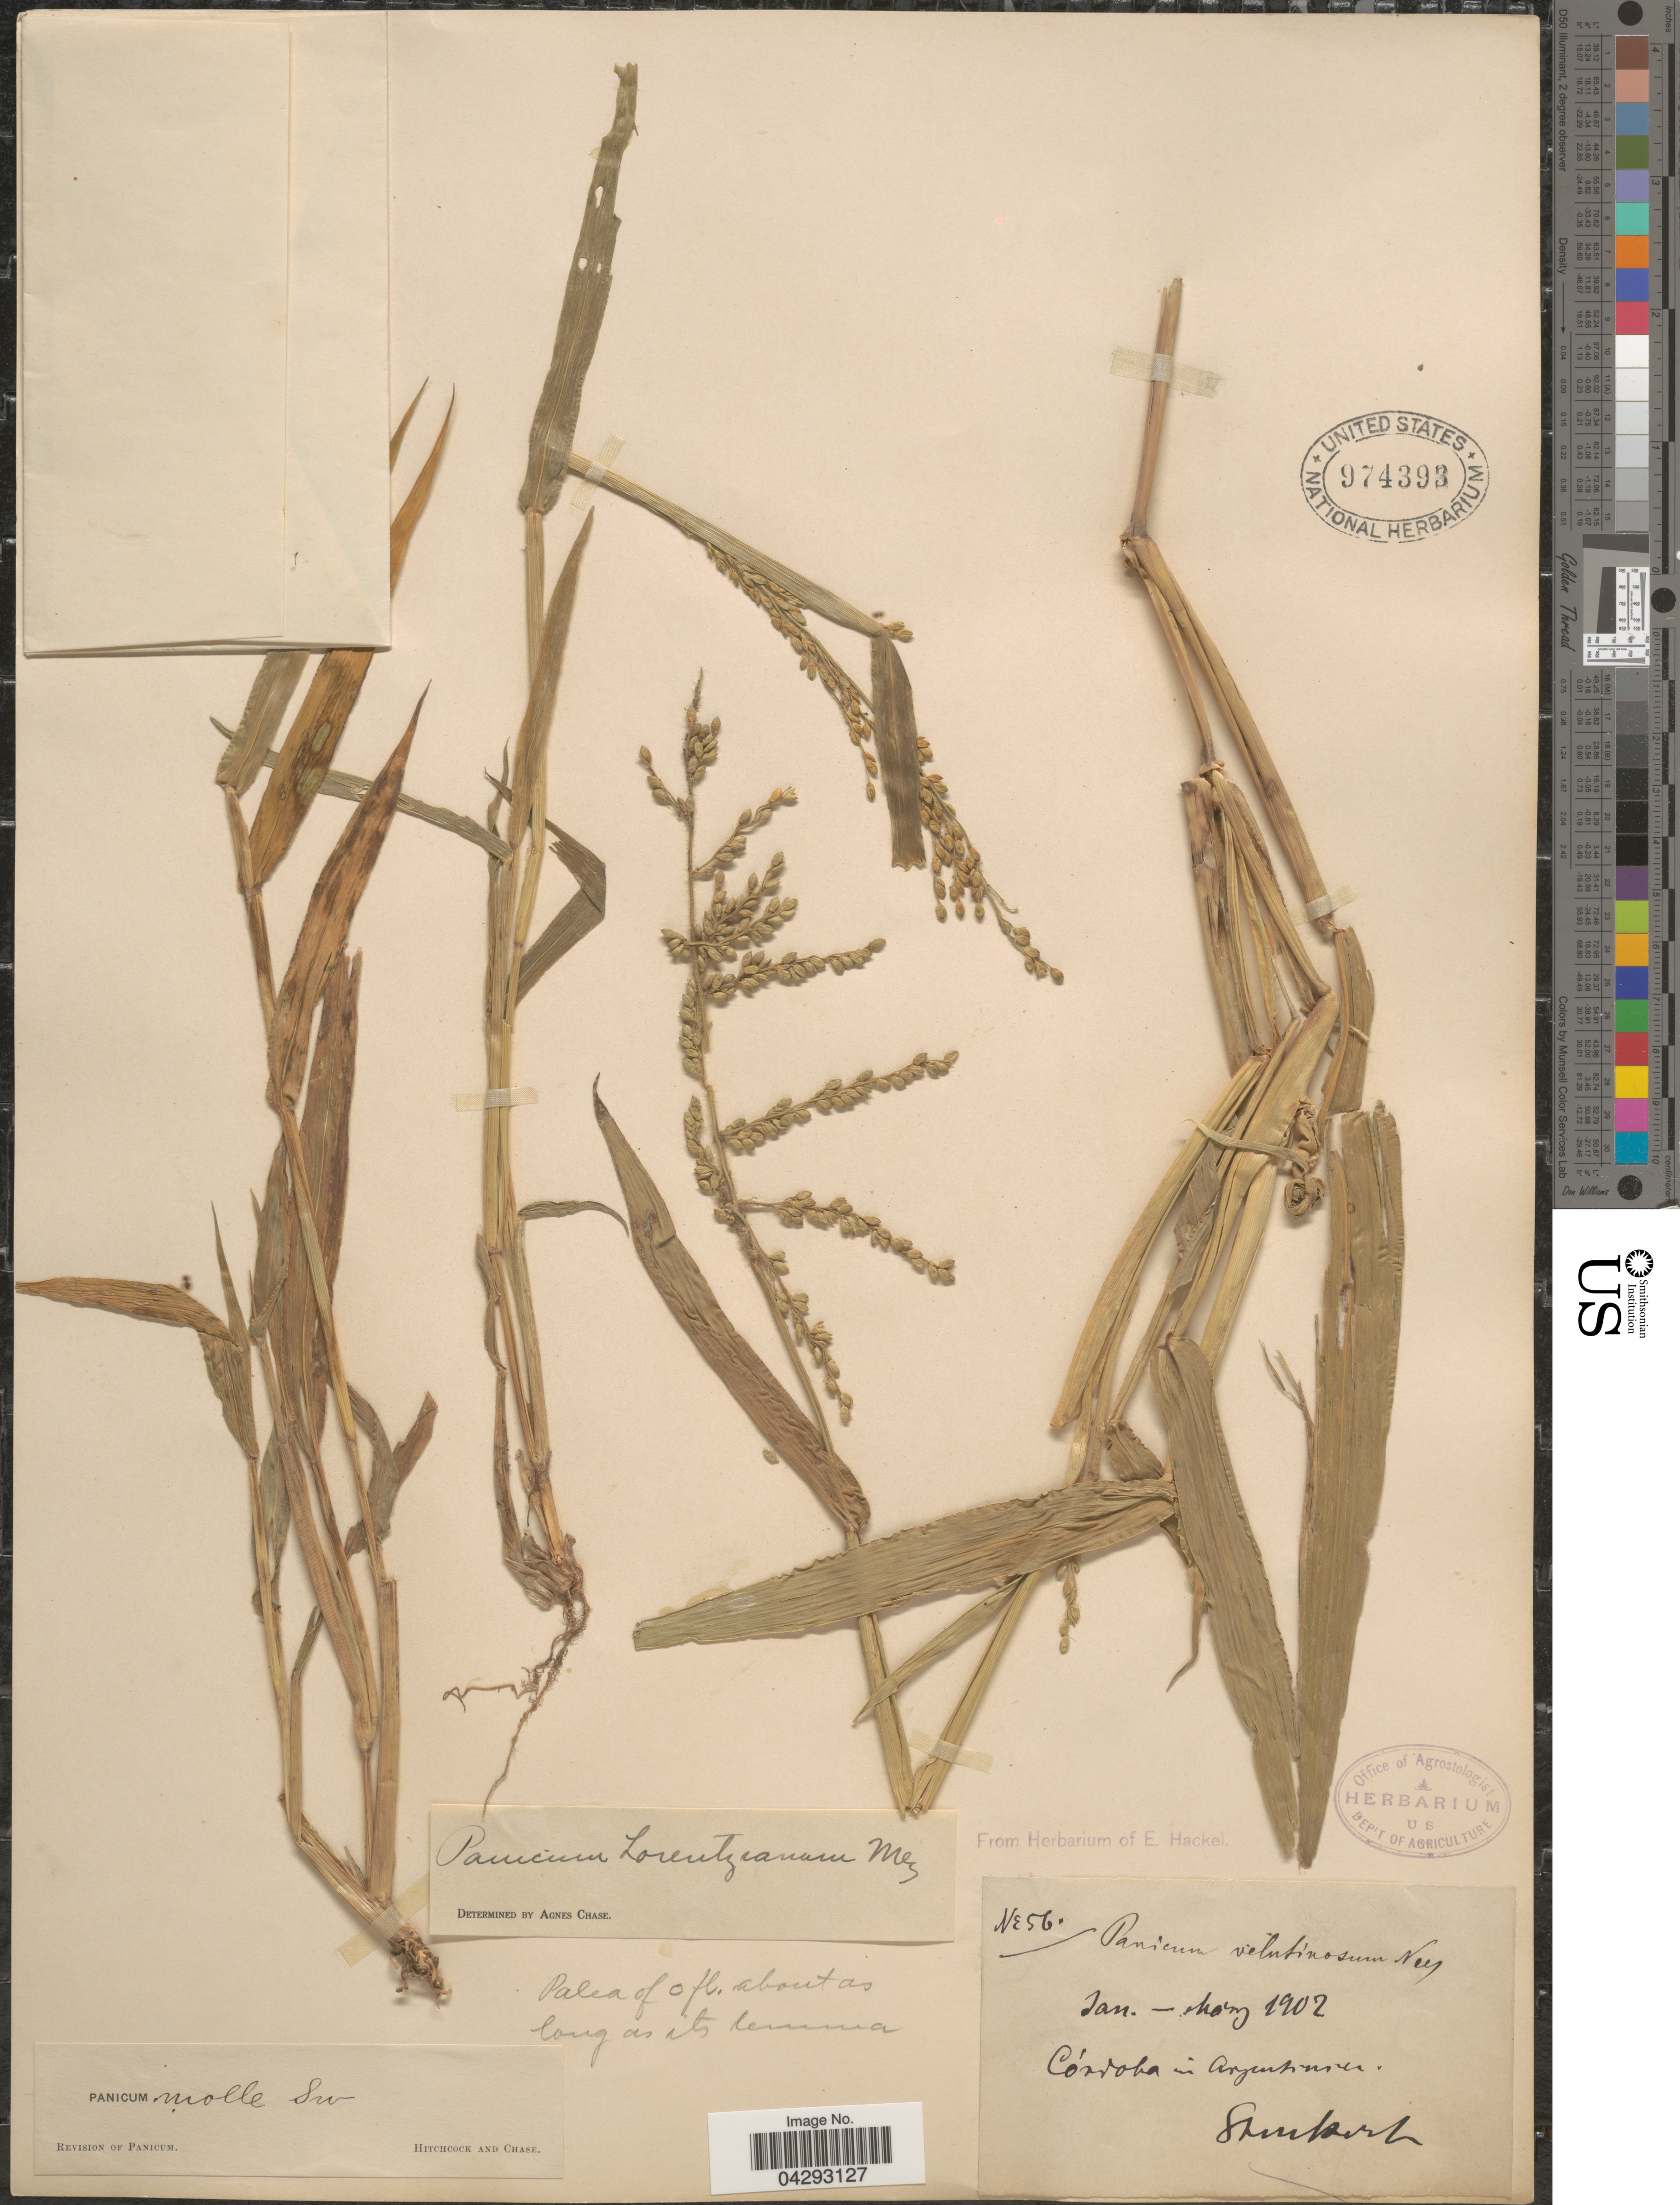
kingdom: Plantae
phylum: Tracheophyta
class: Liliopsida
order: Poales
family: Poaceae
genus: Urochloa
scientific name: Urochloa lorentziana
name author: (Mez) Morrone & Zuloaga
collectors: Stuckert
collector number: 56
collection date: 1902-01/1902-05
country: Argentina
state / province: Cordoba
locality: Córdoba.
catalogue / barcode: US 974393